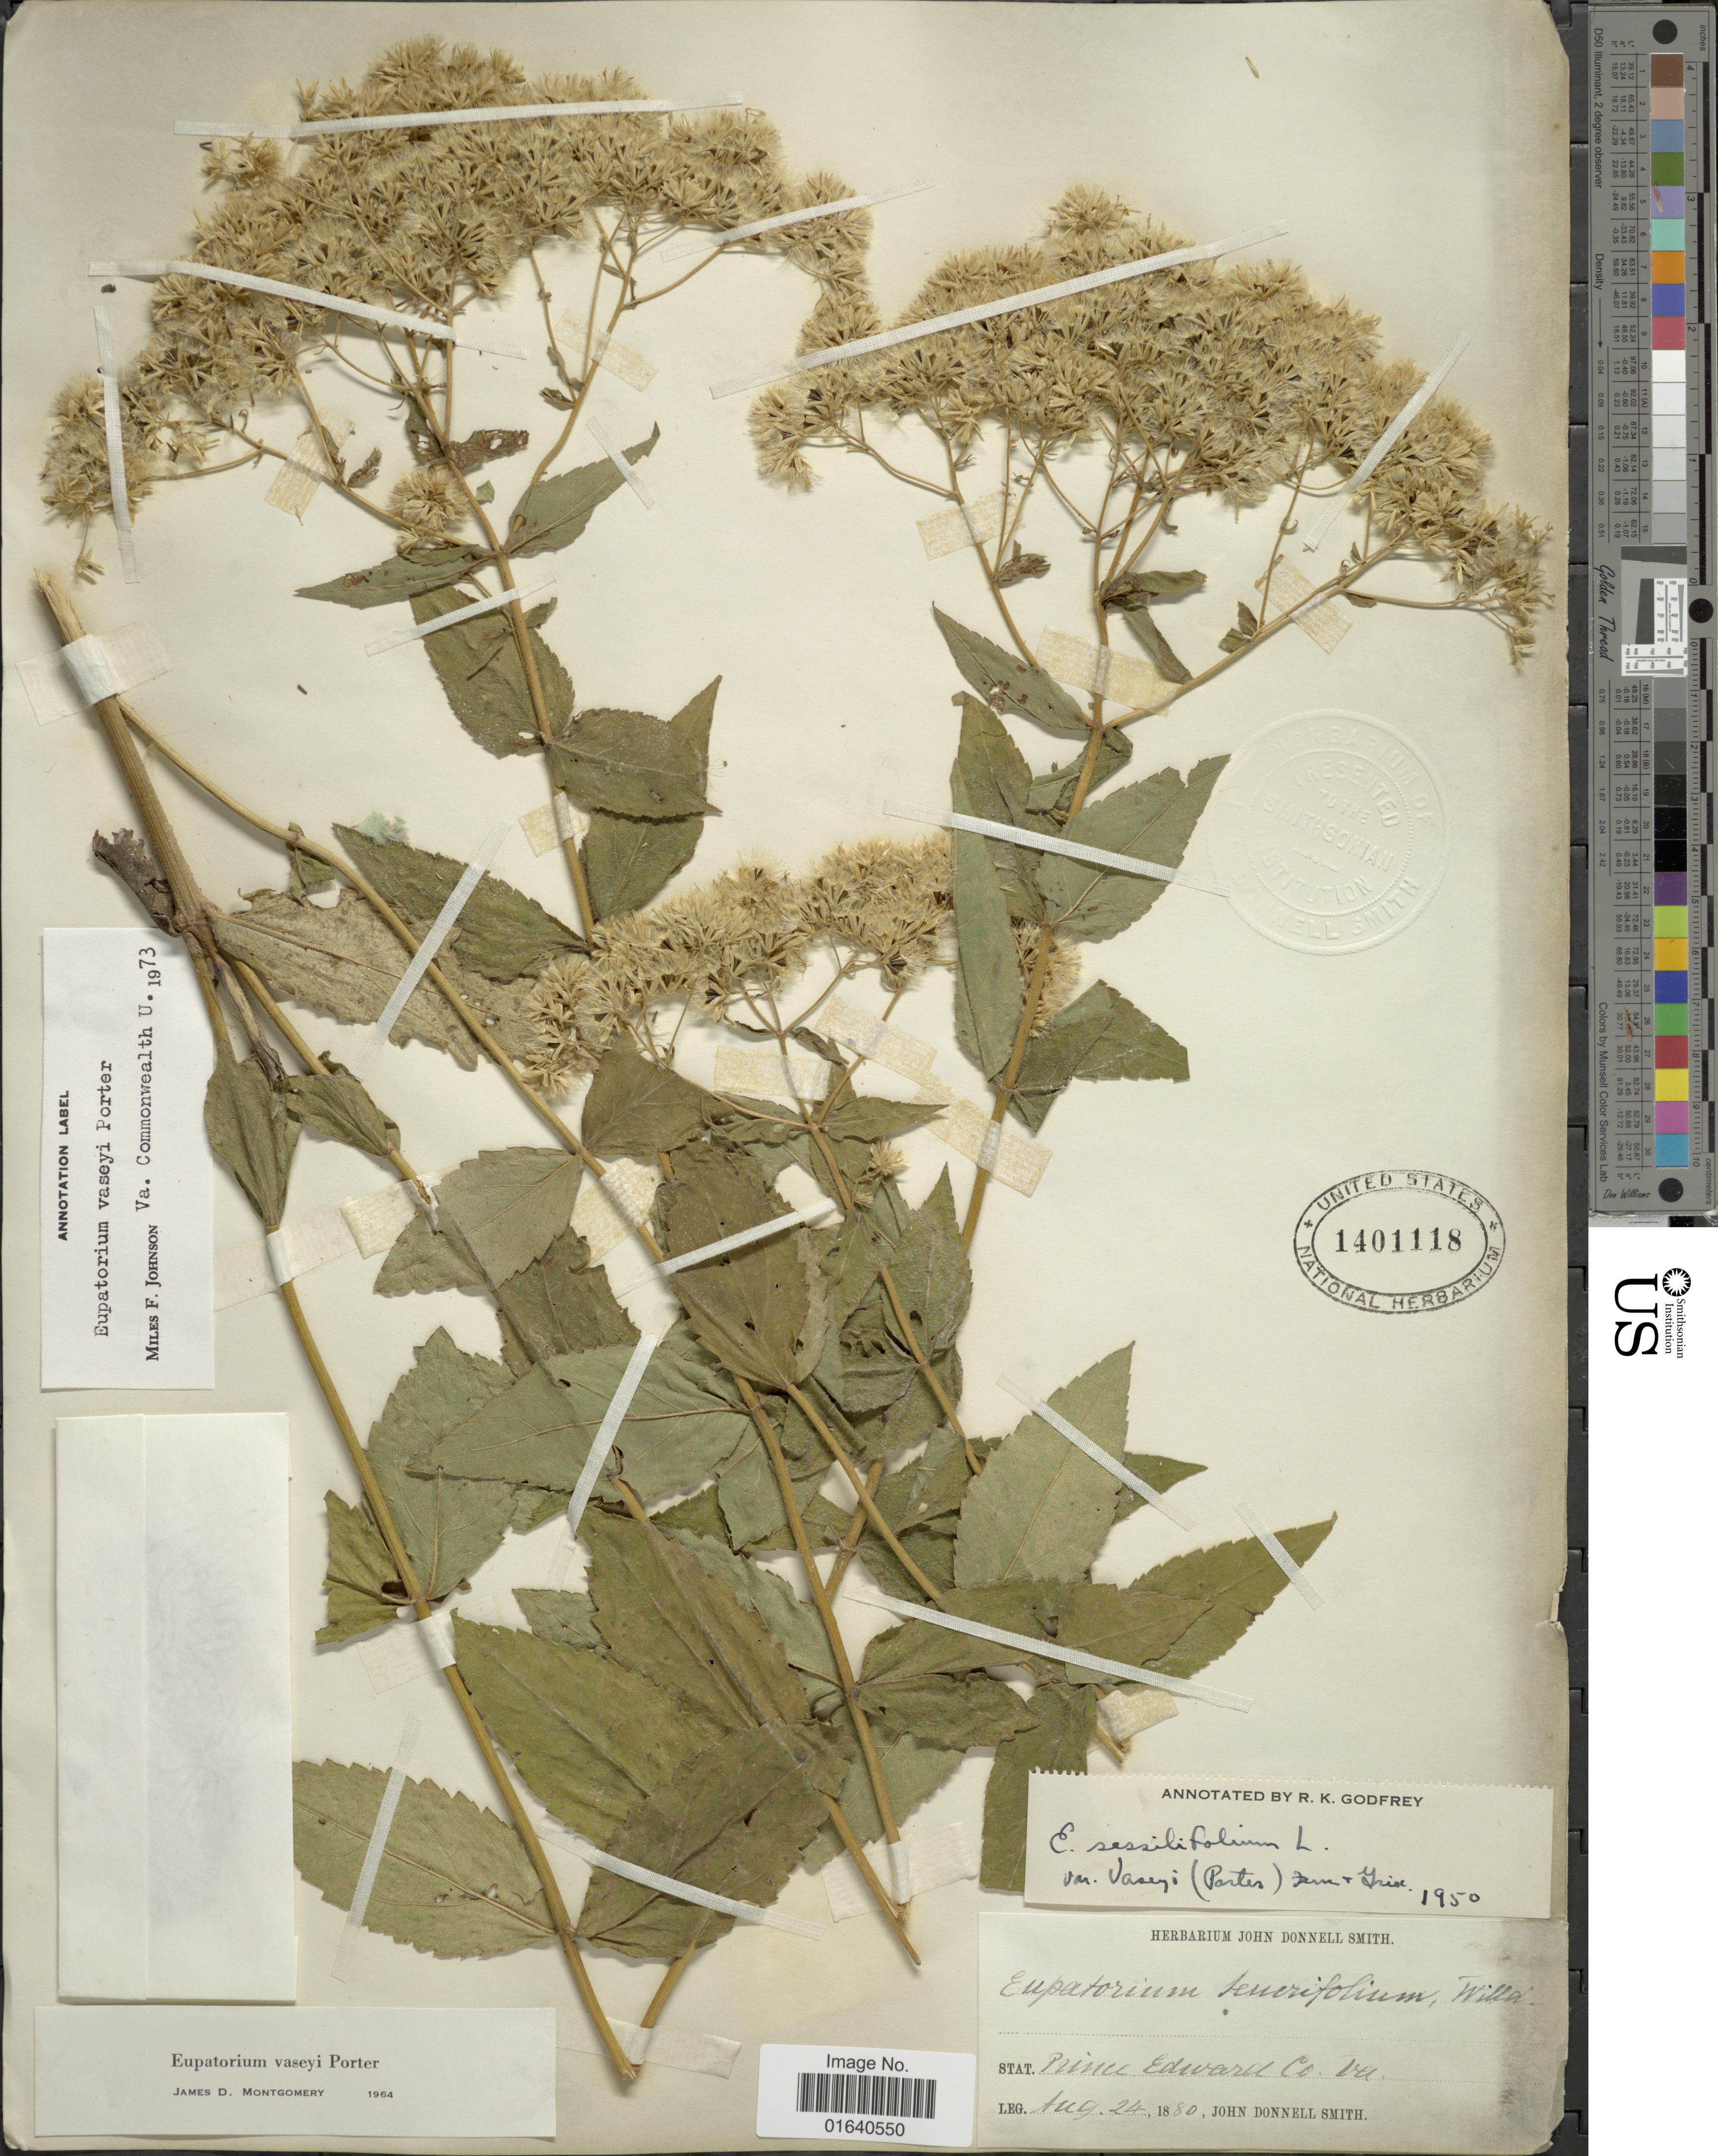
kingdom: Plantae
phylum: Tracheophyta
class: Magnoliopsida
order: Asterales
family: Asteraceae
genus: Eupatorium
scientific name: Eupatorium vaseyi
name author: Porter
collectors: J. Donnell Smith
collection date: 1880-08-24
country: United States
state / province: Virginia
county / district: Prince Edward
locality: Prince Edward Co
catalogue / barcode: US 1401118